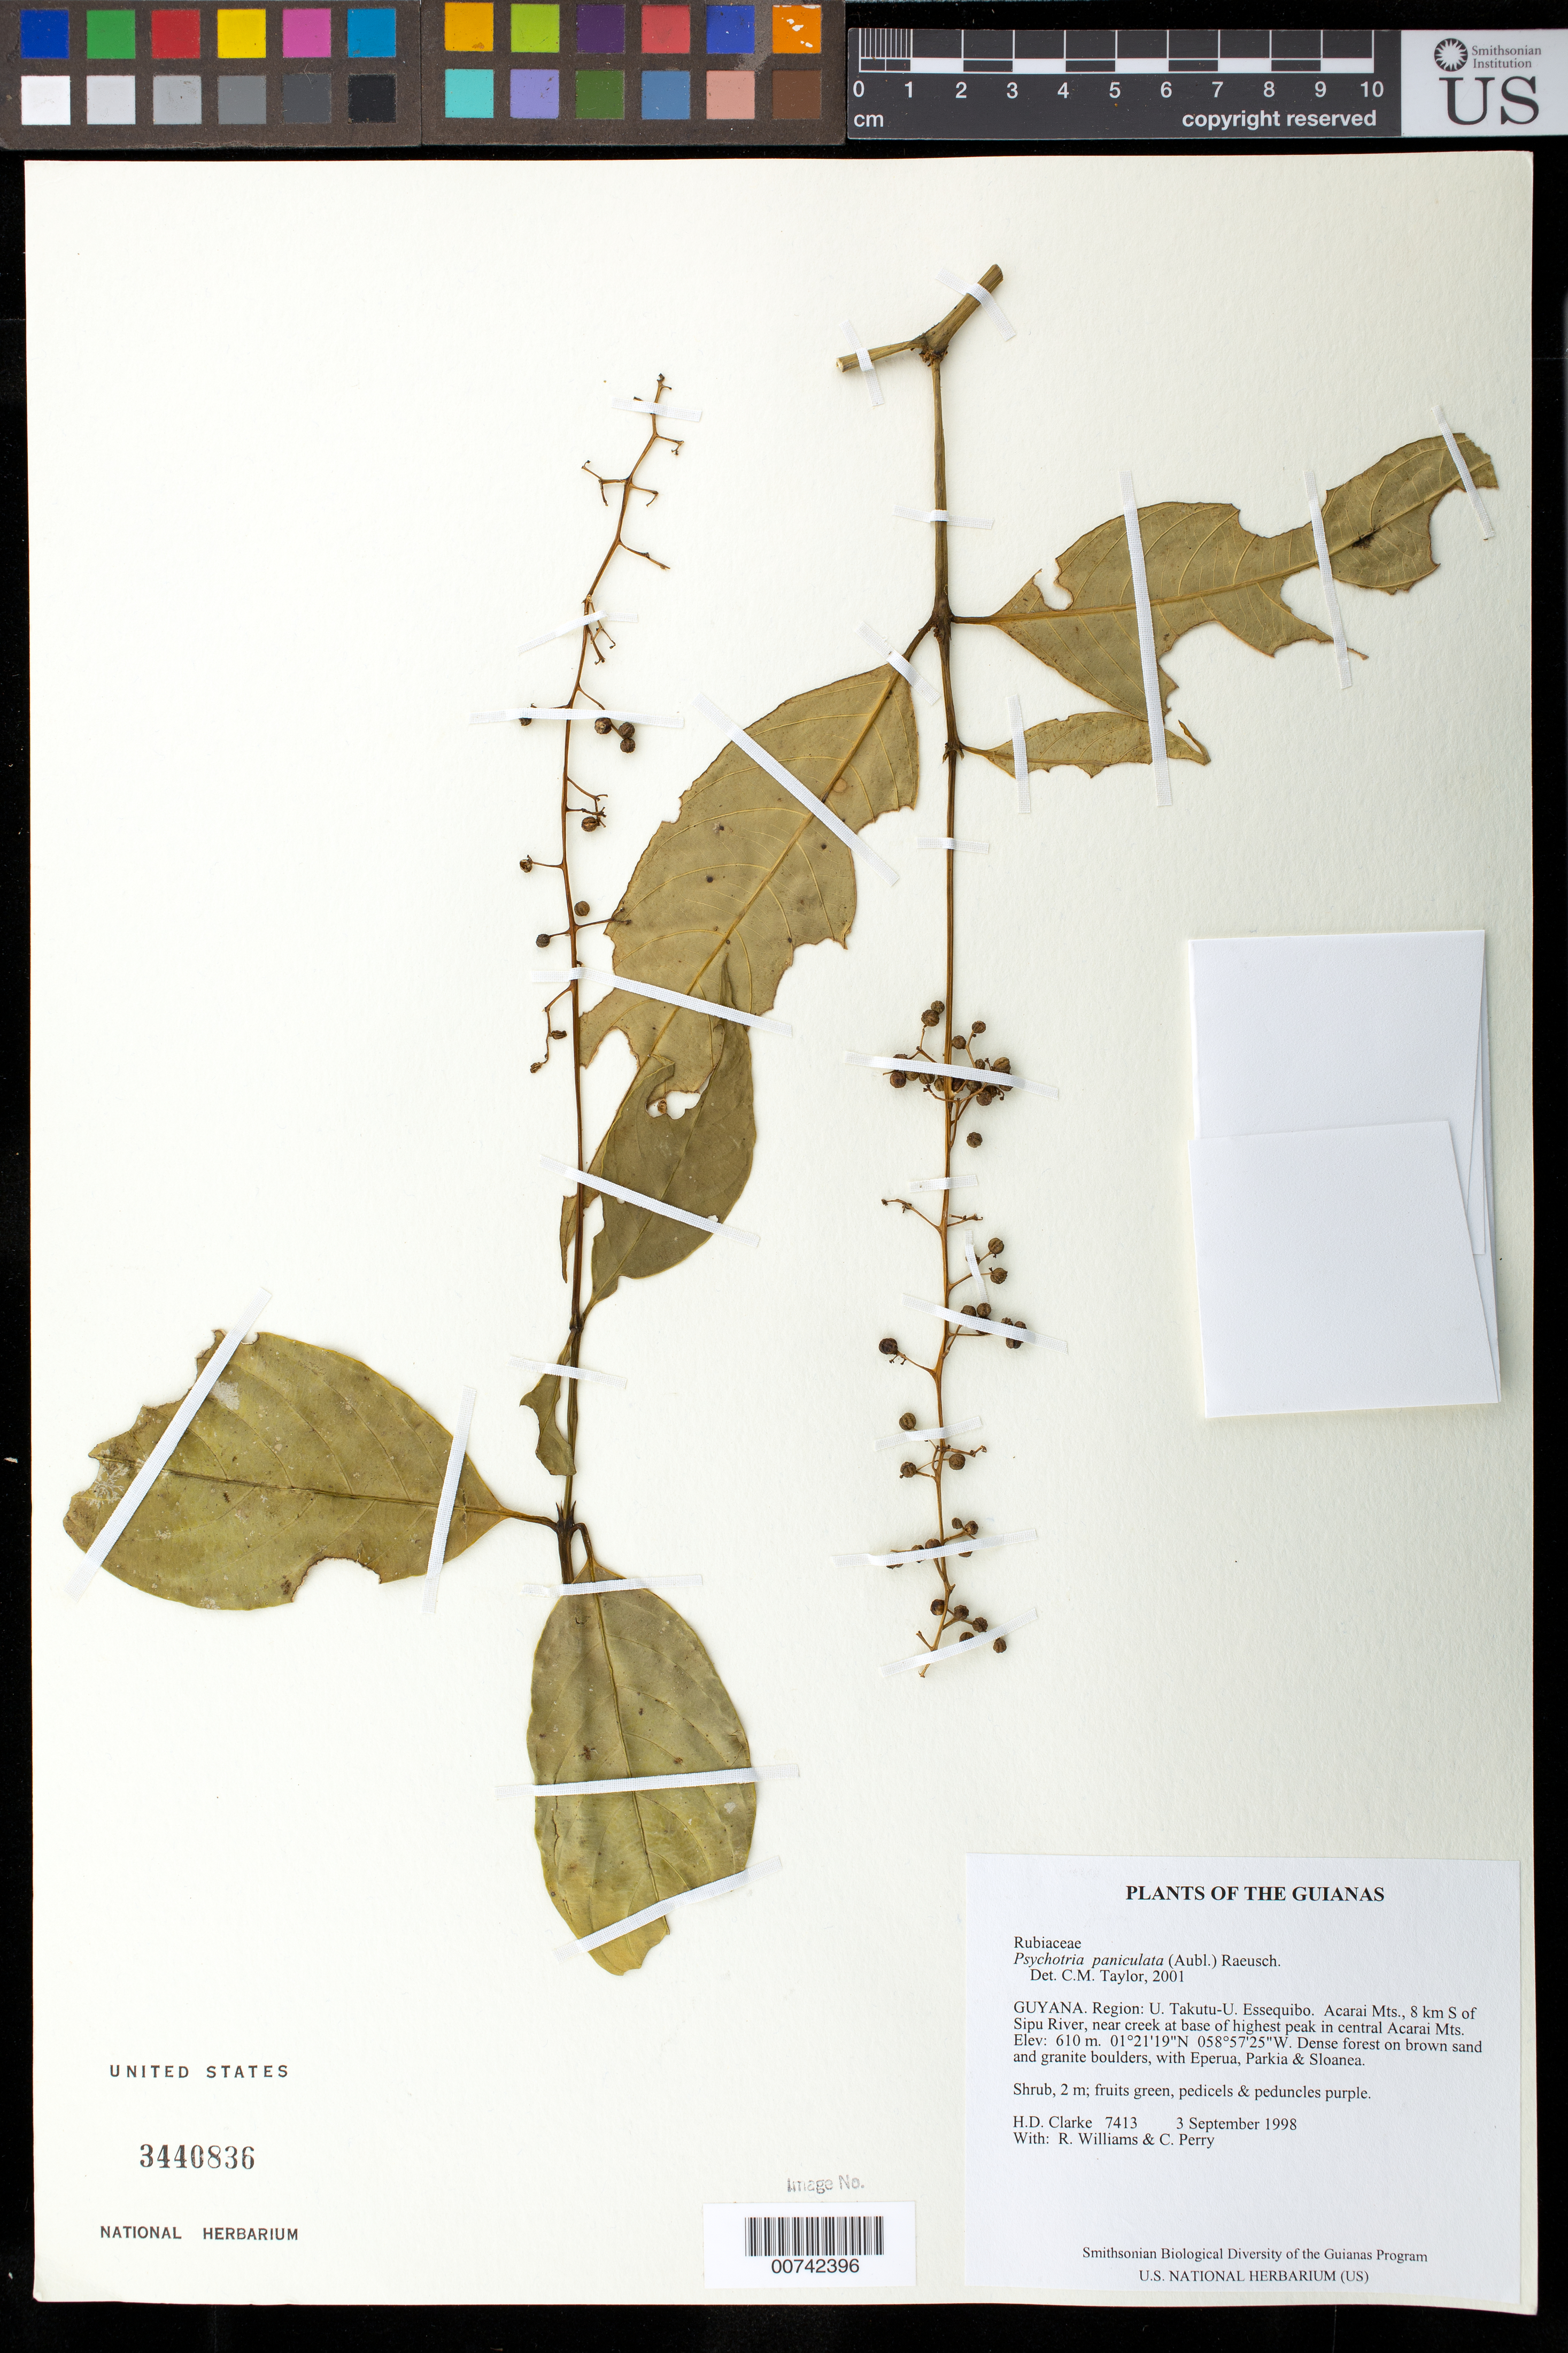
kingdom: Plantae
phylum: Tracheophyta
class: Magnoliopsida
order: Gentianales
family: Rubiaceae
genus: Palicourea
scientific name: Palicourea aubletii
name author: Delprete & J.H. Kirkbr.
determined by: Kirkbride, J. H., Jr.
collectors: H. D. Clarke, R. Williams & C. Perry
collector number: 7413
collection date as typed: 3 September 1998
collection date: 1998-09-03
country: Guyana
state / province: U. Takutu-U. Essequibo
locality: Acarai Mts., 8 km S of Sipu River, near creek at base of highest peak in central Acarai Mts.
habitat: Dense forest on brown sand and granite boulders, with Eperua, Parkia & Sloanea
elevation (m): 610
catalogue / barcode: US 3440836